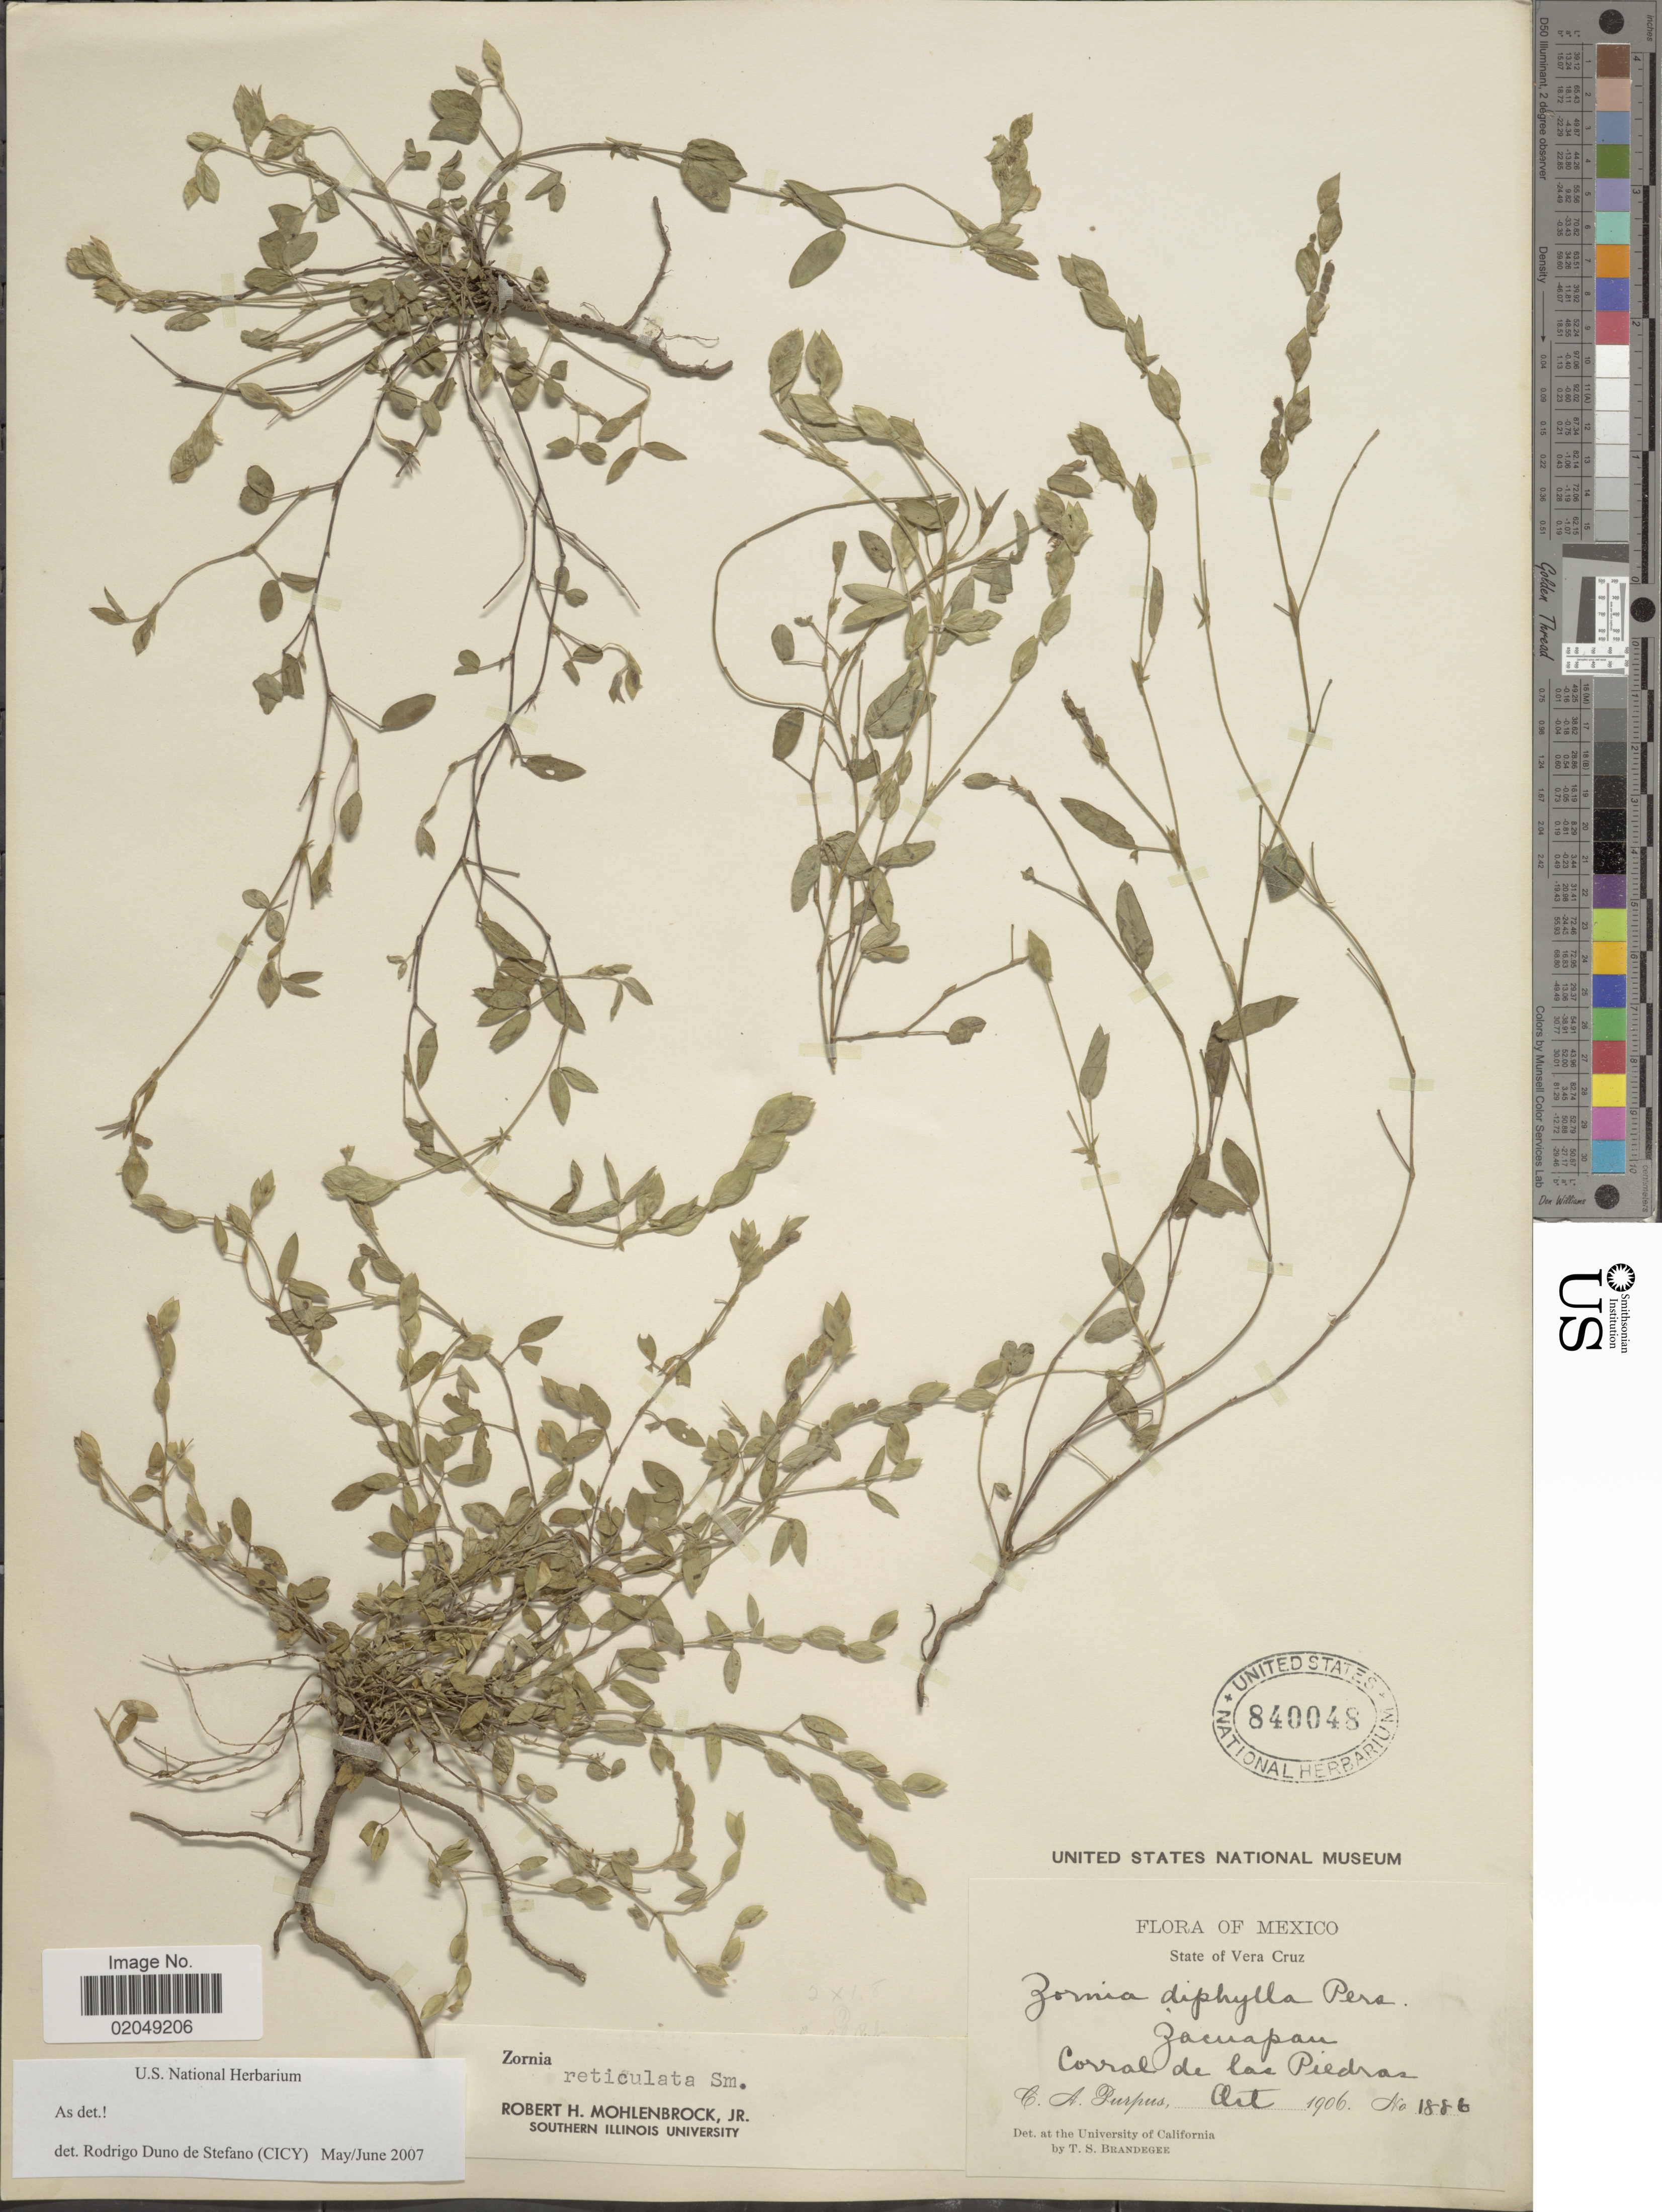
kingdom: Plantae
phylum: Tracheophyta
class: Magnoliopsida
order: Fabales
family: Fabaceae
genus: Zornia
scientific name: Zornia reticulata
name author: Sm.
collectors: C. A. Purpus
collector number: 1886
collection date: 1906-10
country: Mexico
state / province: Veracruz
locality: Zacuapan, Corral de las Piedras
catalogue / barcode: US 840048